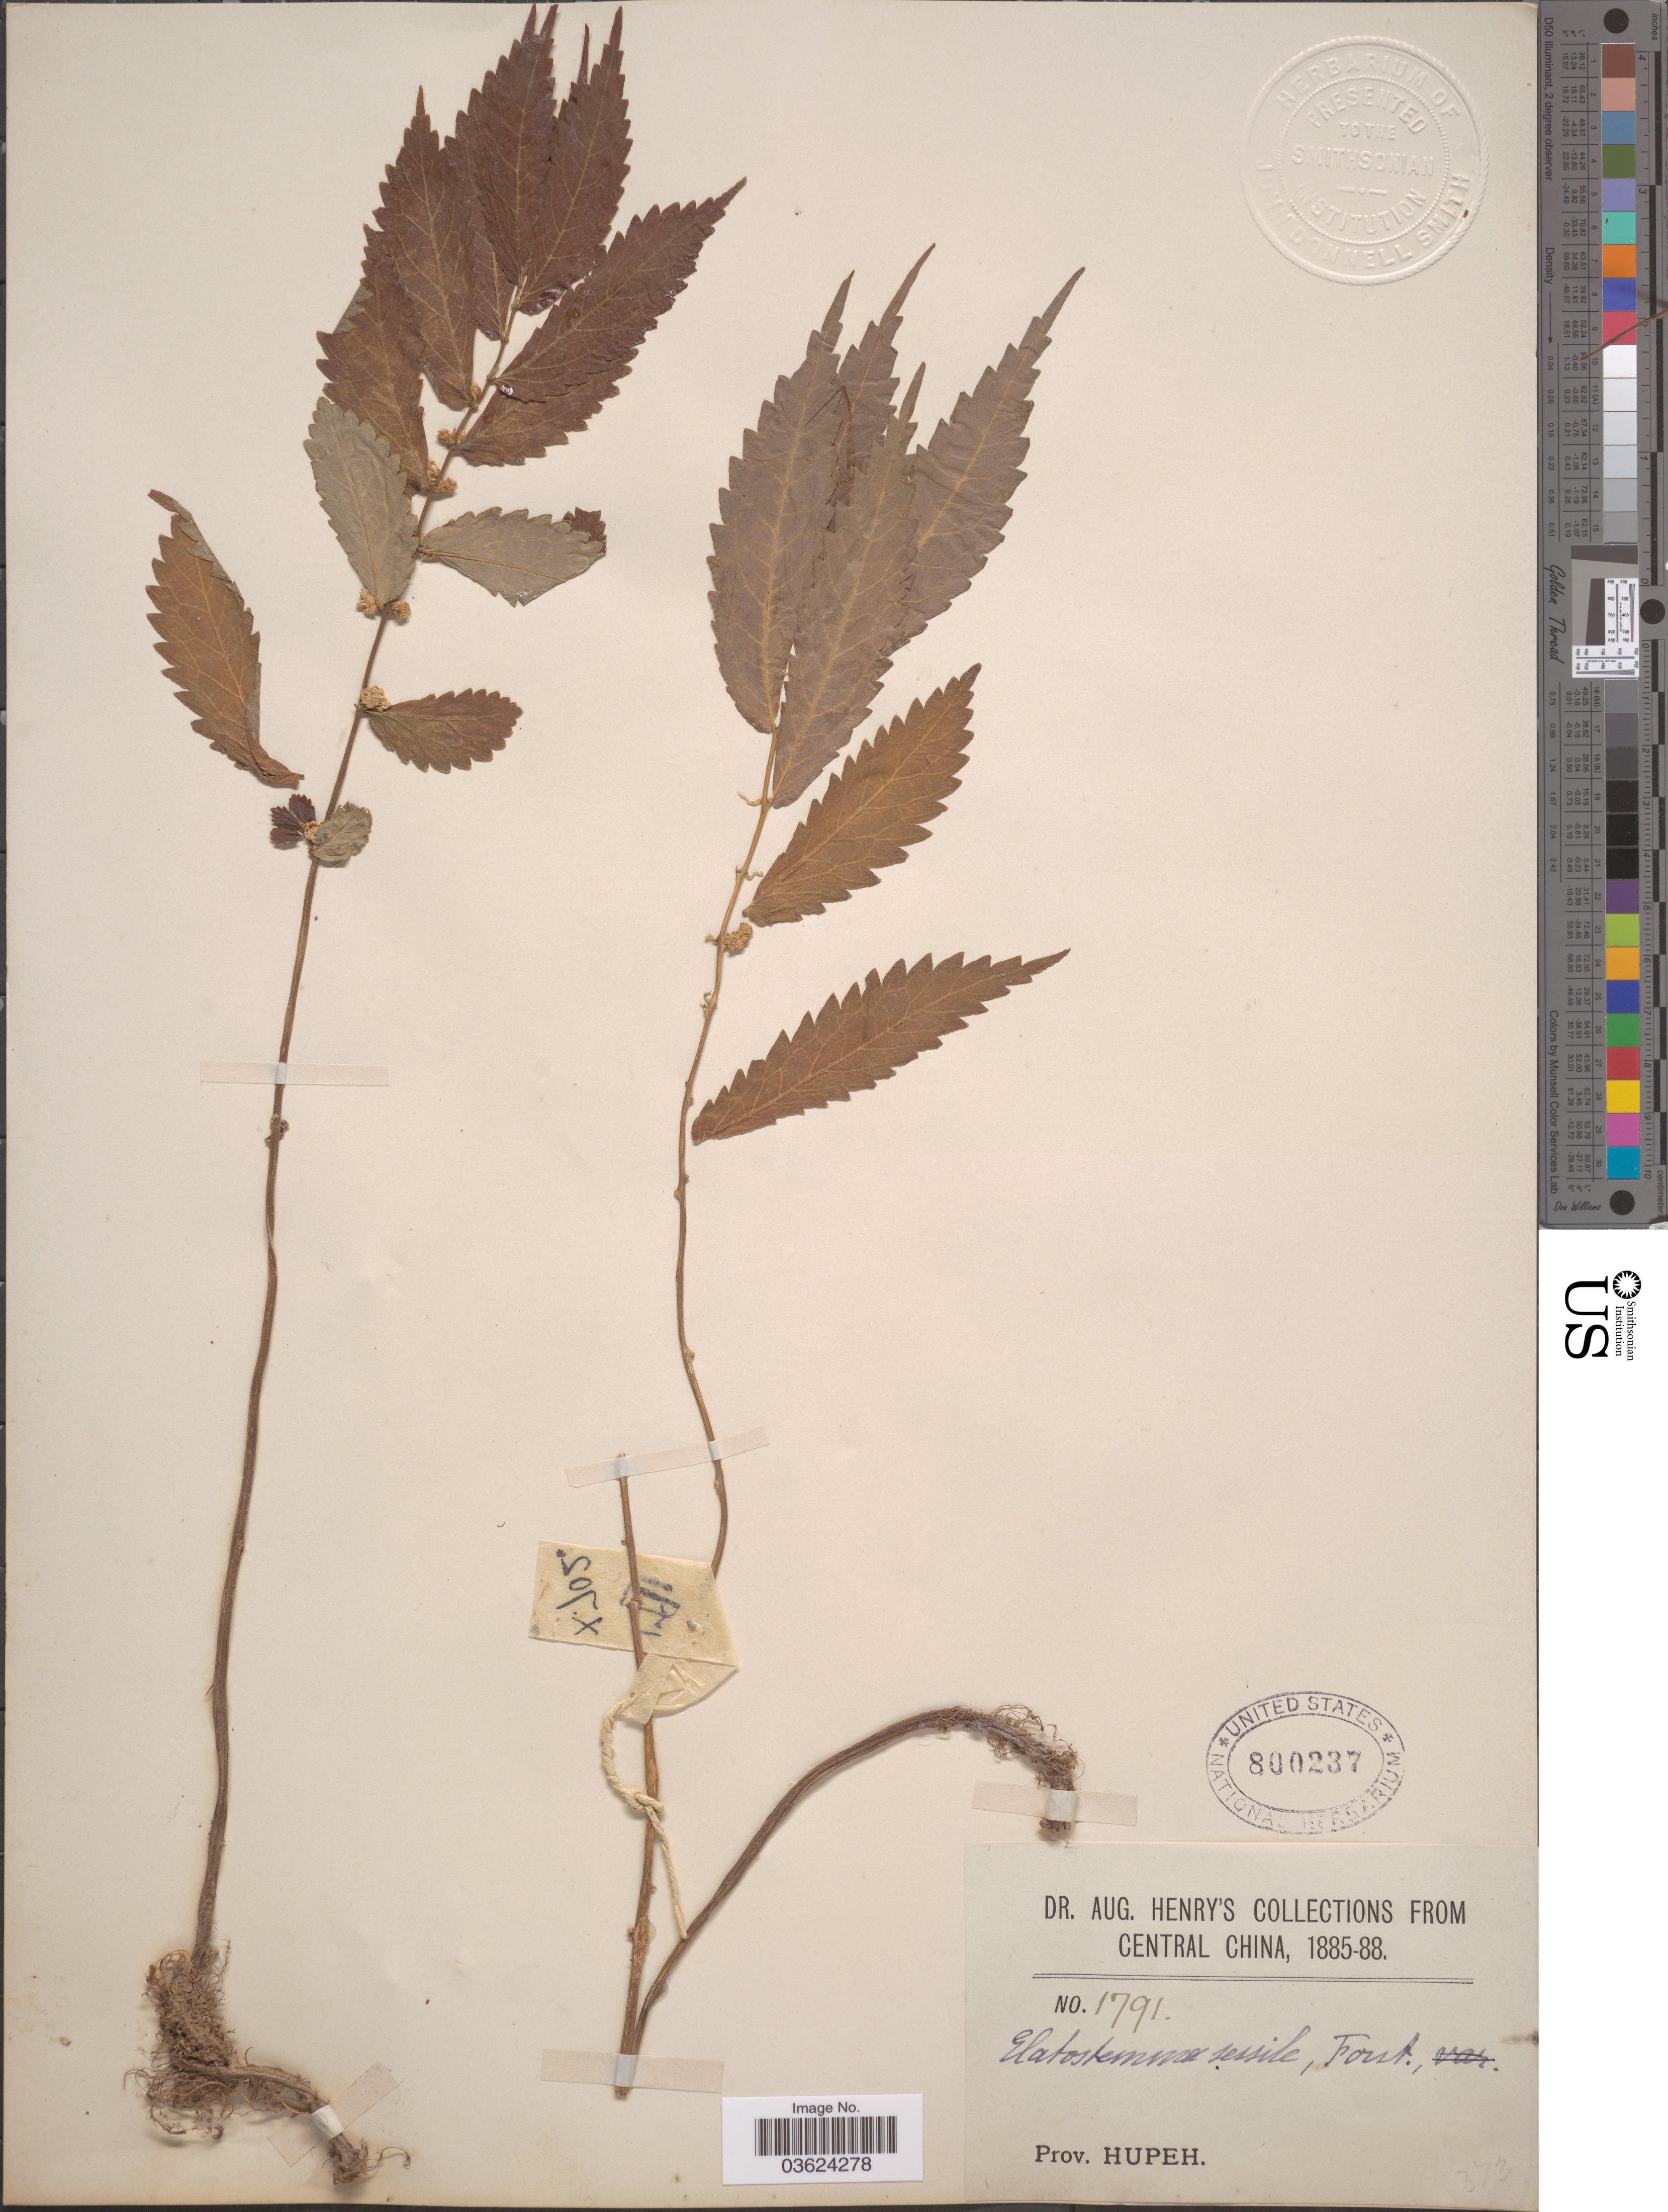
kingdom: Plantae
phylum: Tracheophyta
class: Magnoliopsida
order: Rosales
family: Urticaceae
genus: Elatostema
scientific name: Elatostema sessile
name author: J.R. Forst. & G. Forst.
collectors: A. Henry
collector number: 1791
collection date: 1885/1888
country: China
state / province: Hubei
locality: Central China. Prov. Hupeh.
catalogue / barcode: US 800237